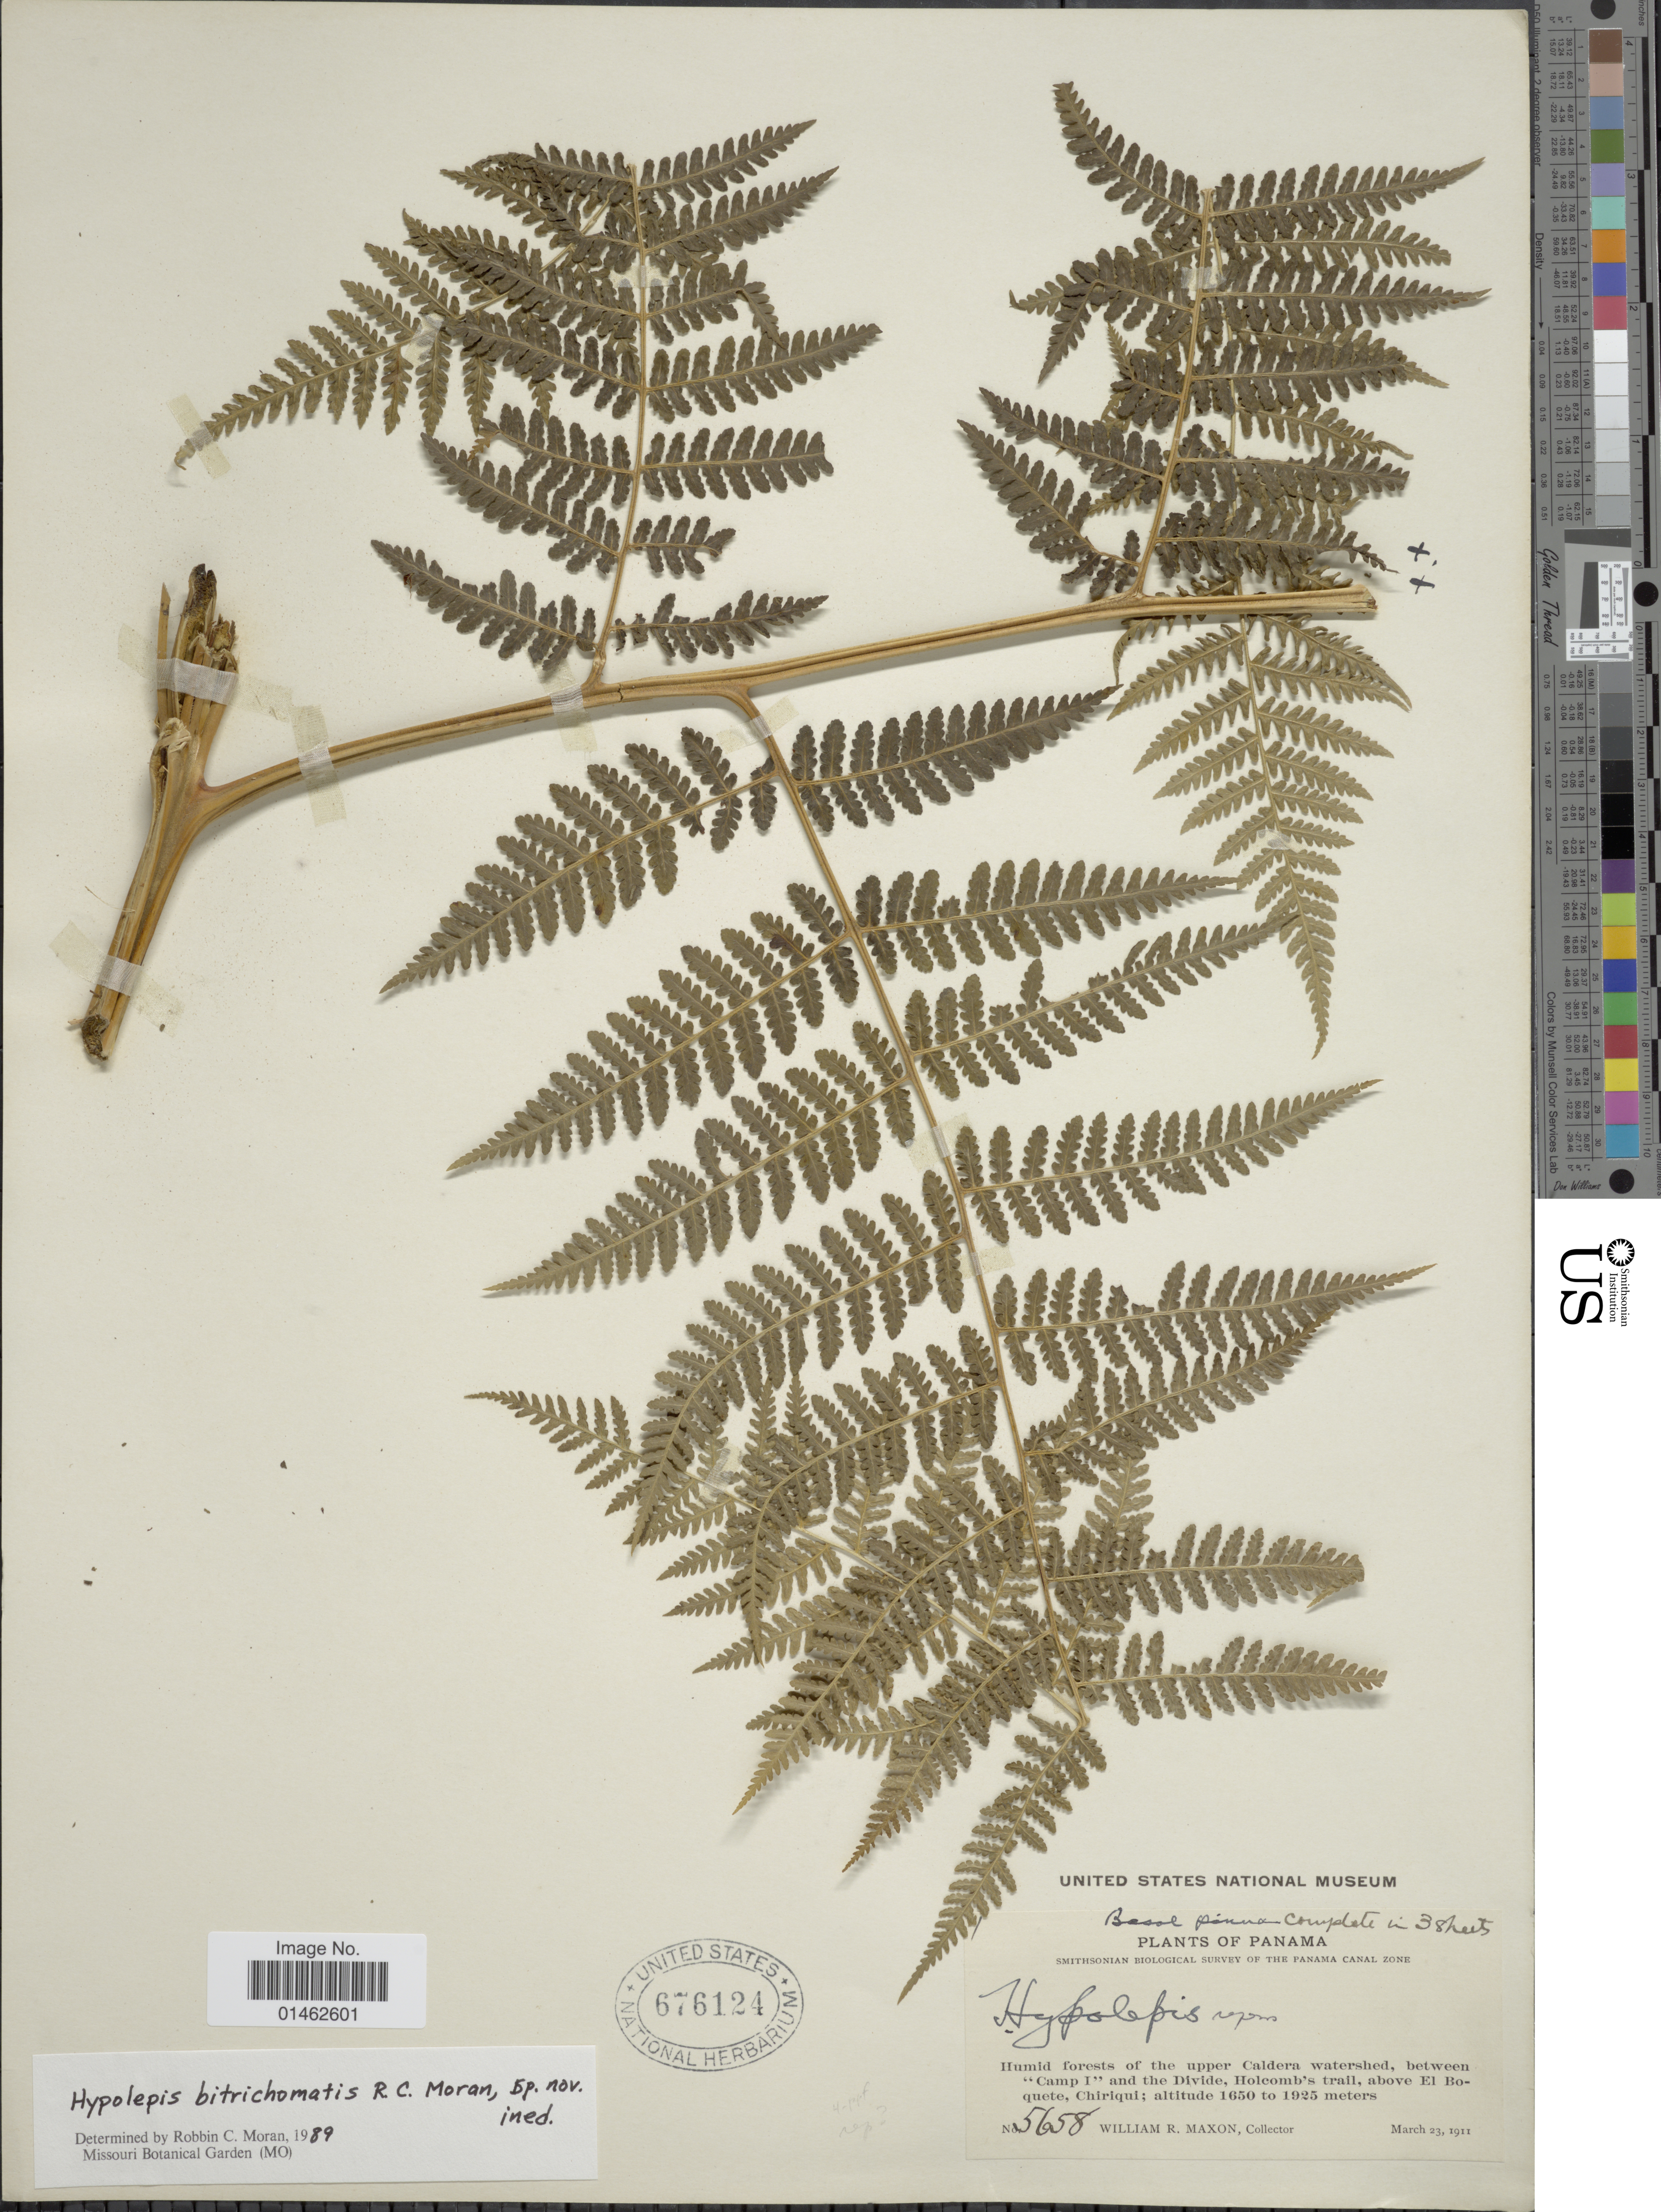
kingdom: Plantae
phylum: Tracheophyta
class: Polypodiopsida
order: Polypodiales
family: Dennstaedtiaceae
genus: Hypolepis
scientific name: Hypolepis ditrichomatis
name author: R.C. Moran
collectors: W. R. Maxon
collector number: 5658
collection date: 1911-03-23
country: Panama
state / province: Chiriqui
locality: Humid forest of the upper Caldera watershed, between 'Camp I' and the Divide, Holcomb's trail, above El Boquete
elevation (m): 1650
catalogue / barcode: US 676124